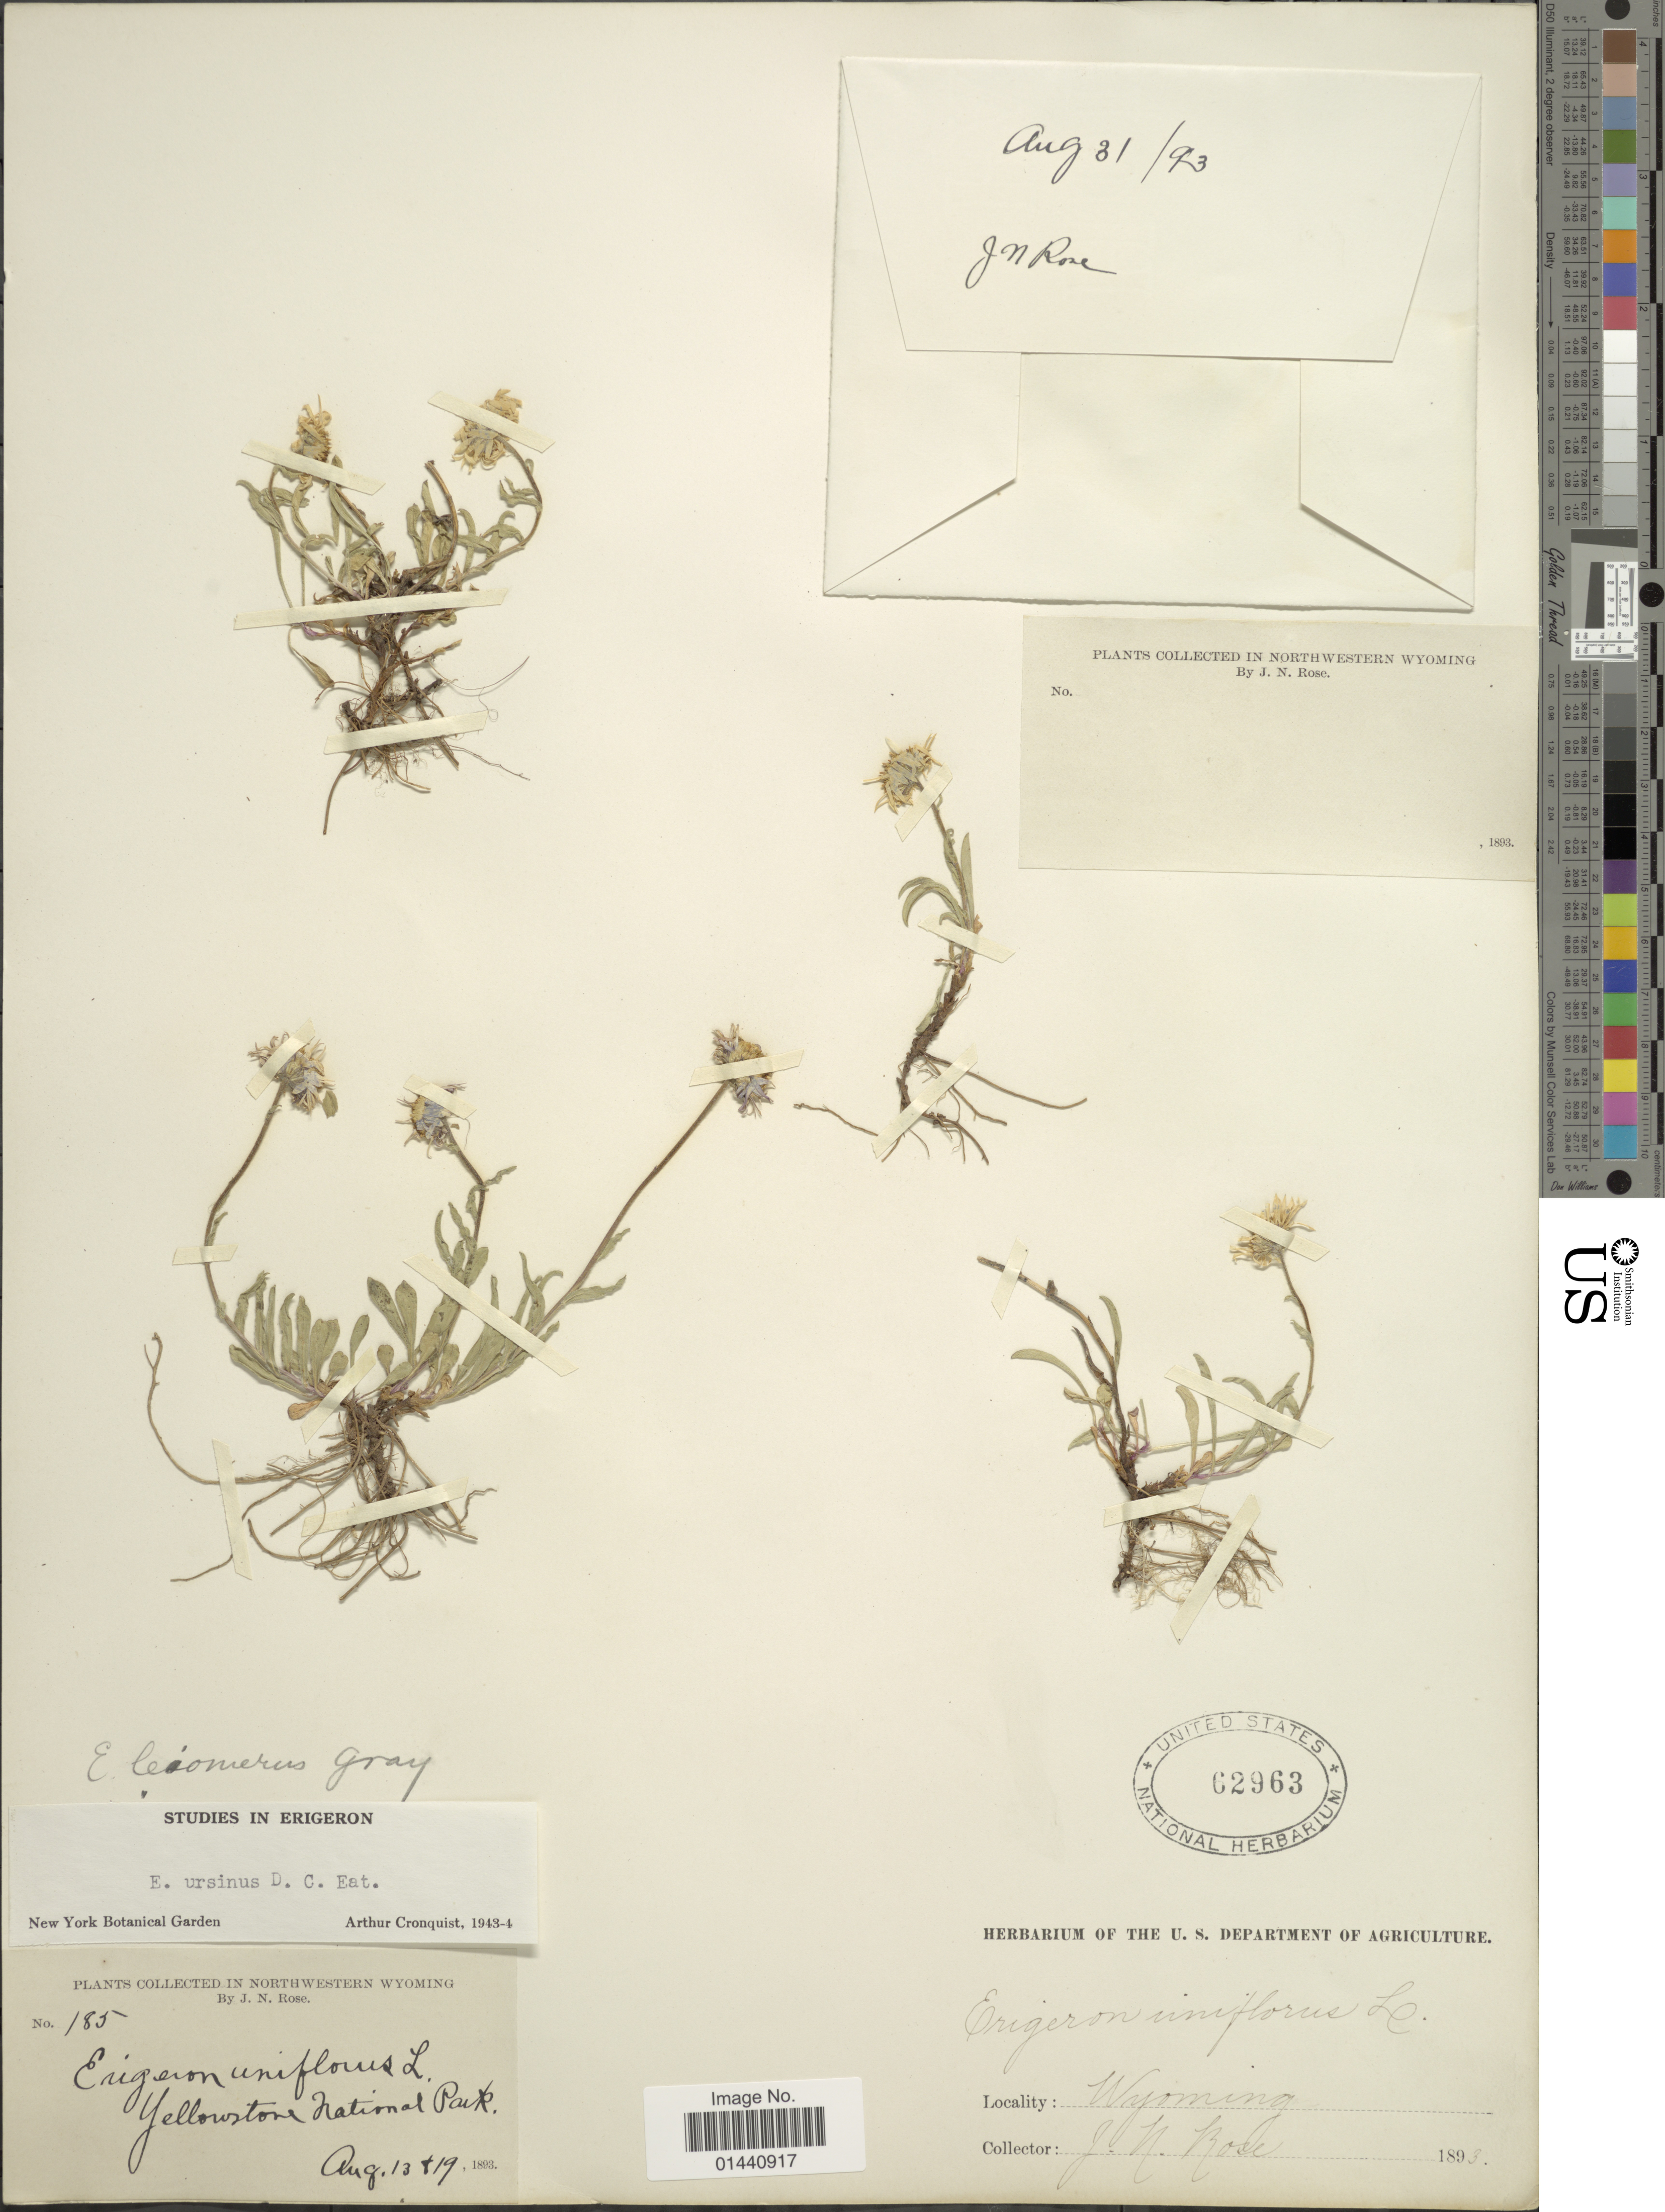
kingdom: Plantae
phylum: Tracheophyta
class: Magnoliopsida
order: Asterales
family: Asteraceae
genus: Erigeron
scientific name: Erigeron ursinus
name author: D.C. Eaton in C. King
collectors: J. N. Rose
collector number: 185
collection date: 1893-08-13/1893-08-19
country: United States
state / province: Wyoming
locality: Northwestern Wyoming. Yellowstone National Park.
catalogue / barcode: US 62963